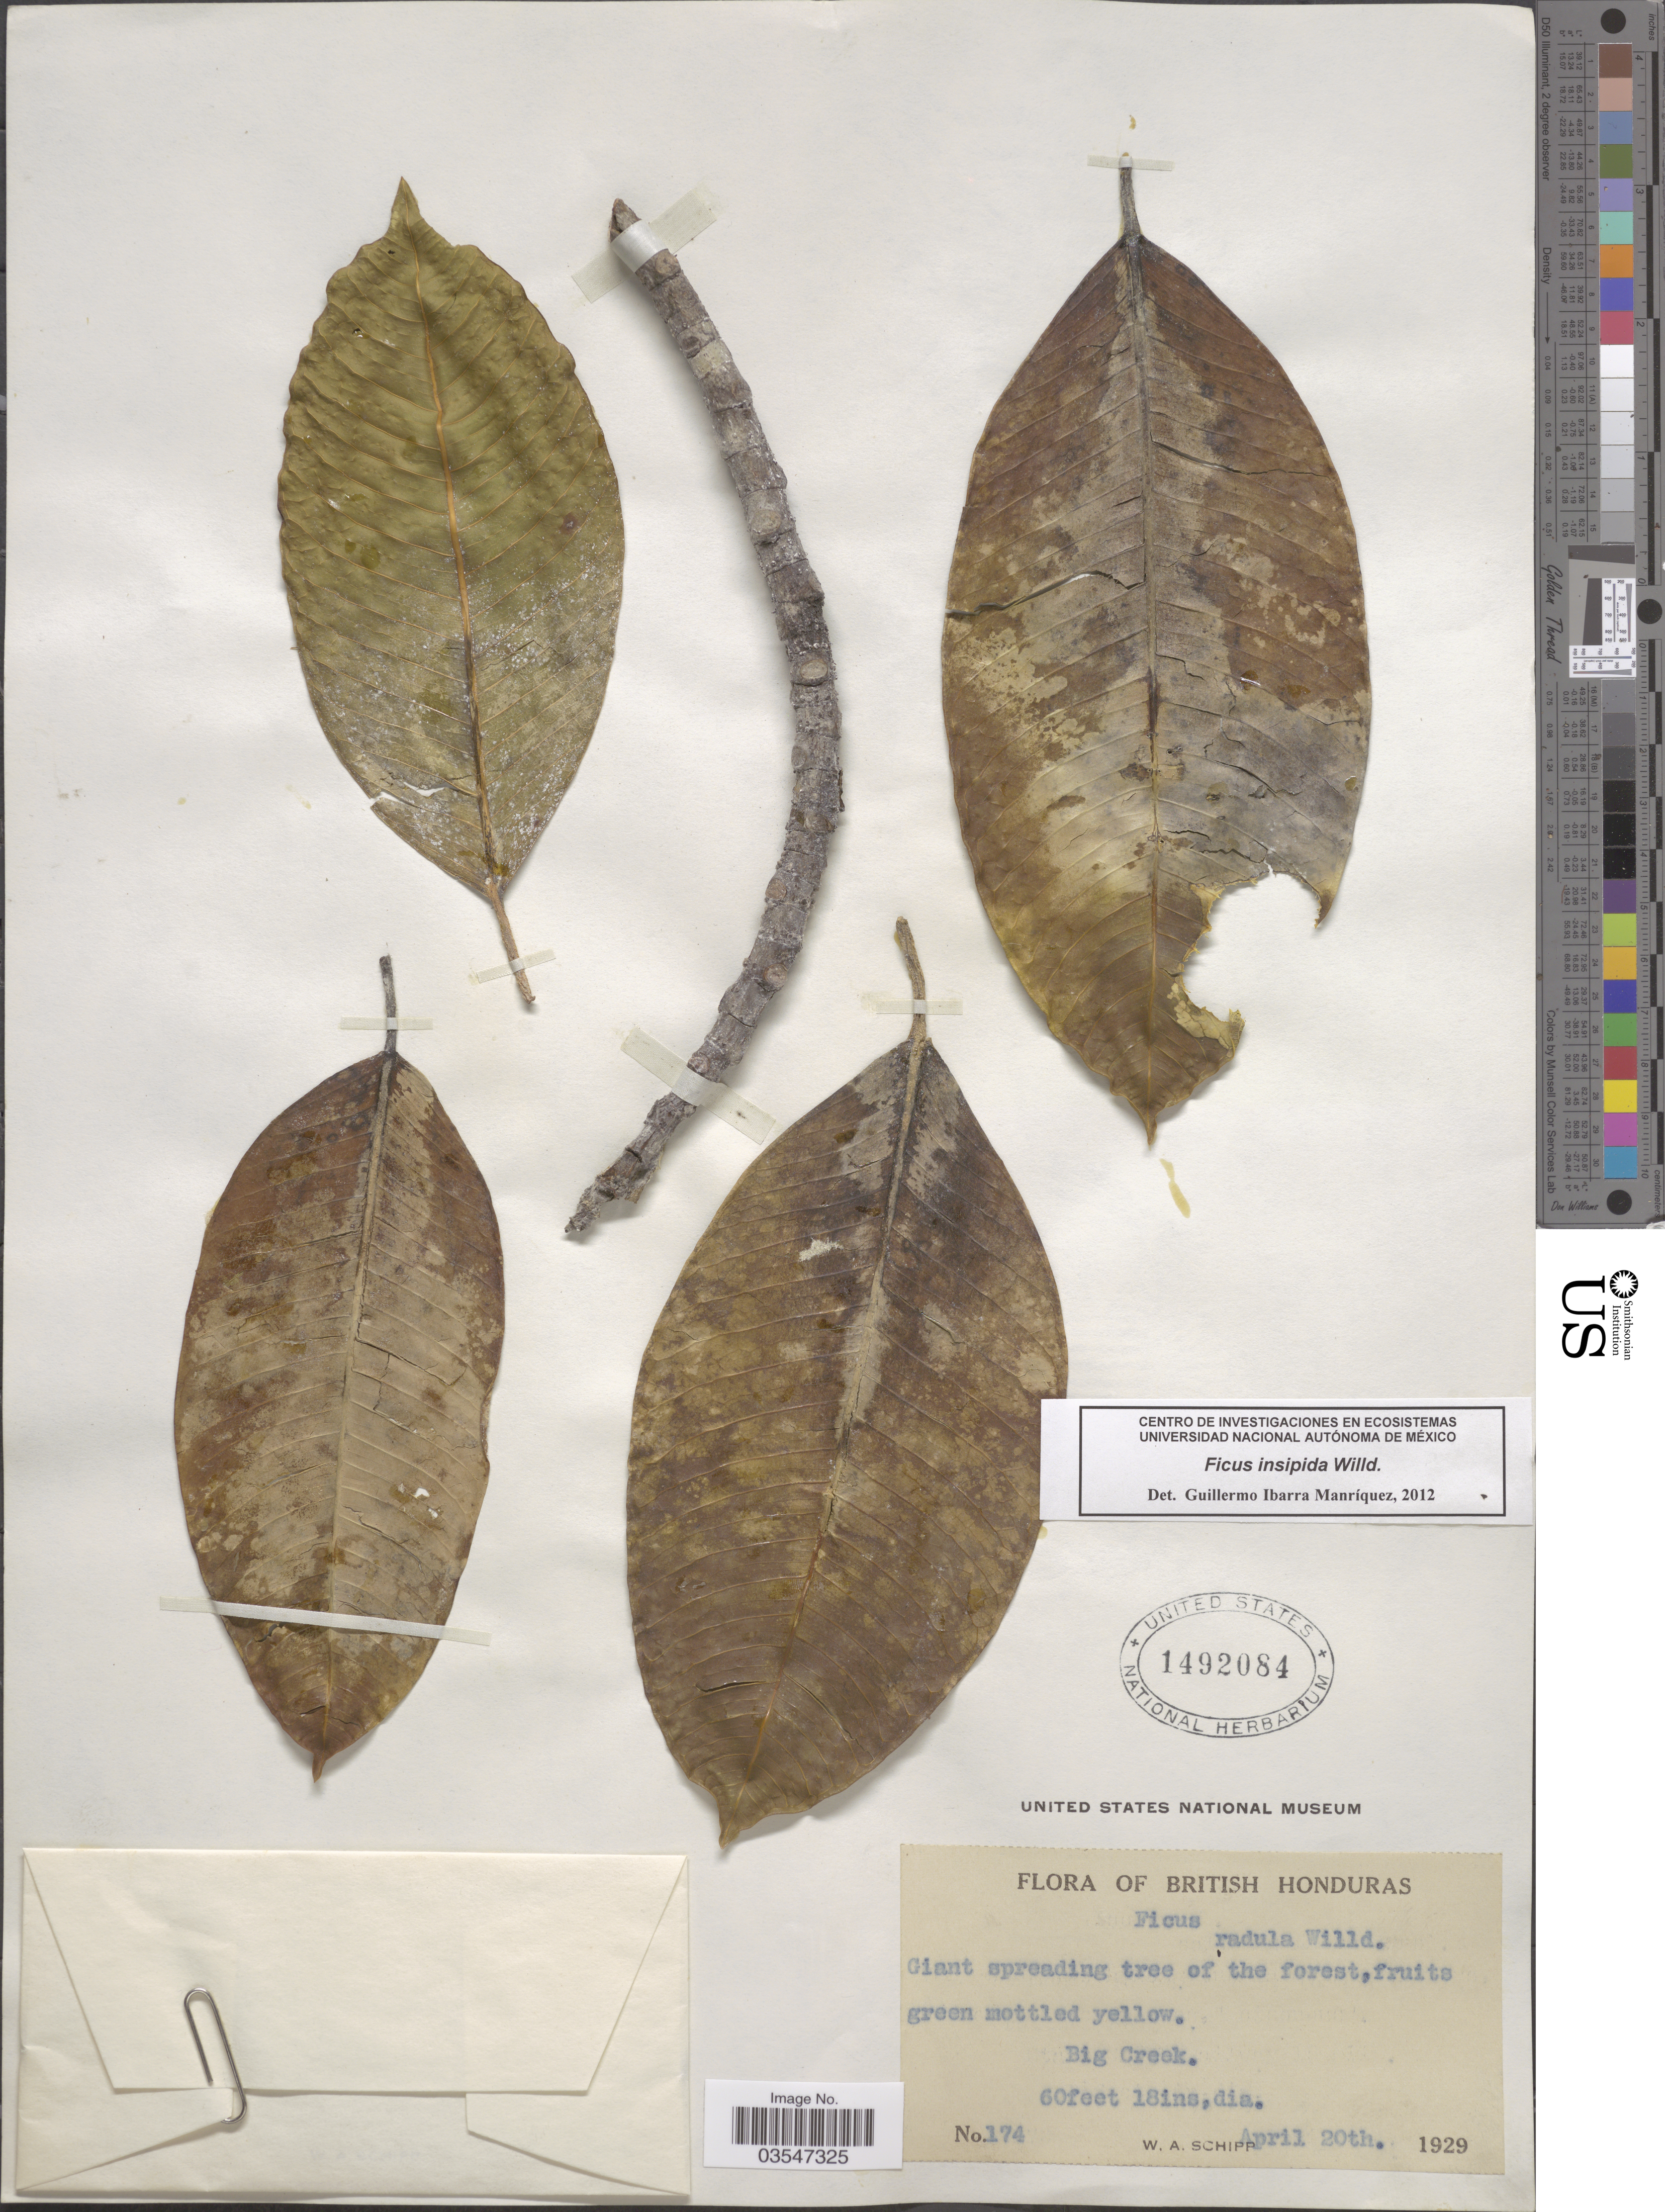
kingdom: Plantae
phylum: Tracheophyta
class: Magnoliopsida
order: Rosales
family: Moraceae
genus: Ficus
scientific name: Ficus insipida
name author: Willd.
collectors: W. Schipp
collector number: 174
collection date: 1929-04-20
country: Belize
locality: British Honduras. Big Creek.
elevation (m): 18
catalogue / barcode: US 1492084